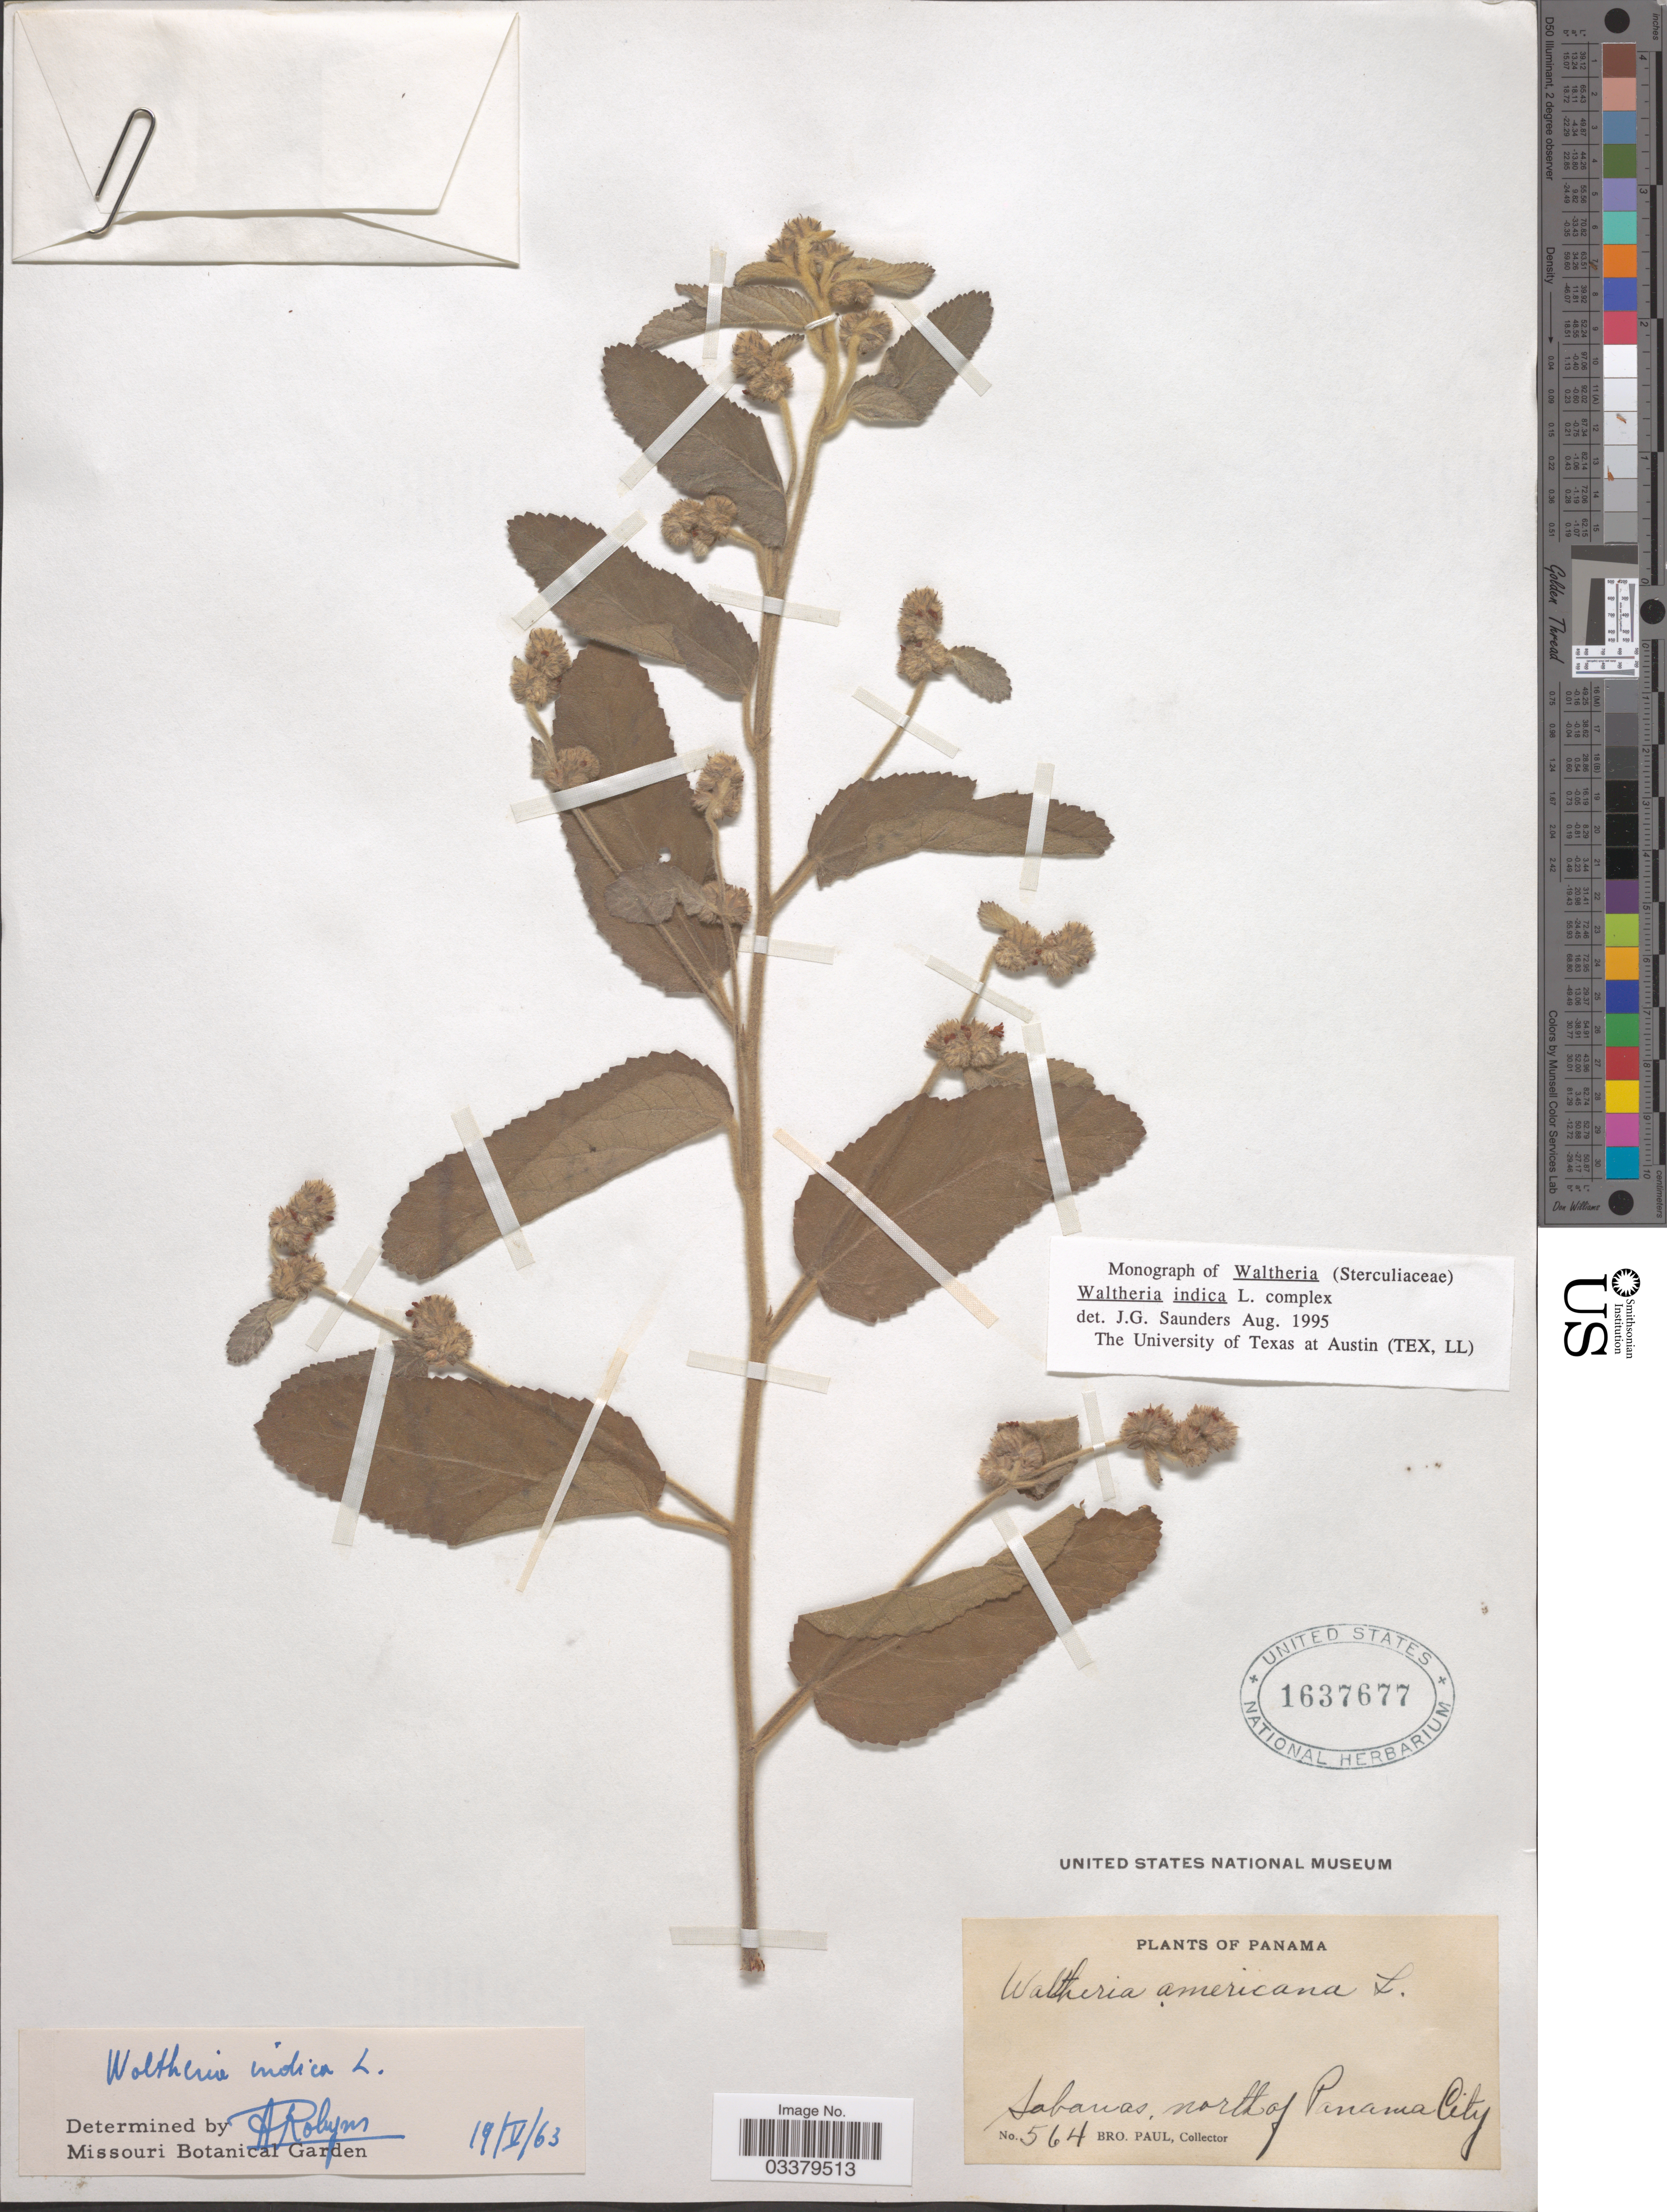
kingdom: Plantae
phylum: Tracheophyta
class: Magnoliopsida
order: Malvales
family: Malvaceae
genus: Waltheria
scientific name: Waltheria indica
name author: L.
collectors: B. Paul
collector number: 564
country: Panama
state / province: Panamá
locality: Sabanas, north of Panama City.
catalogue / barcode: US 1637677